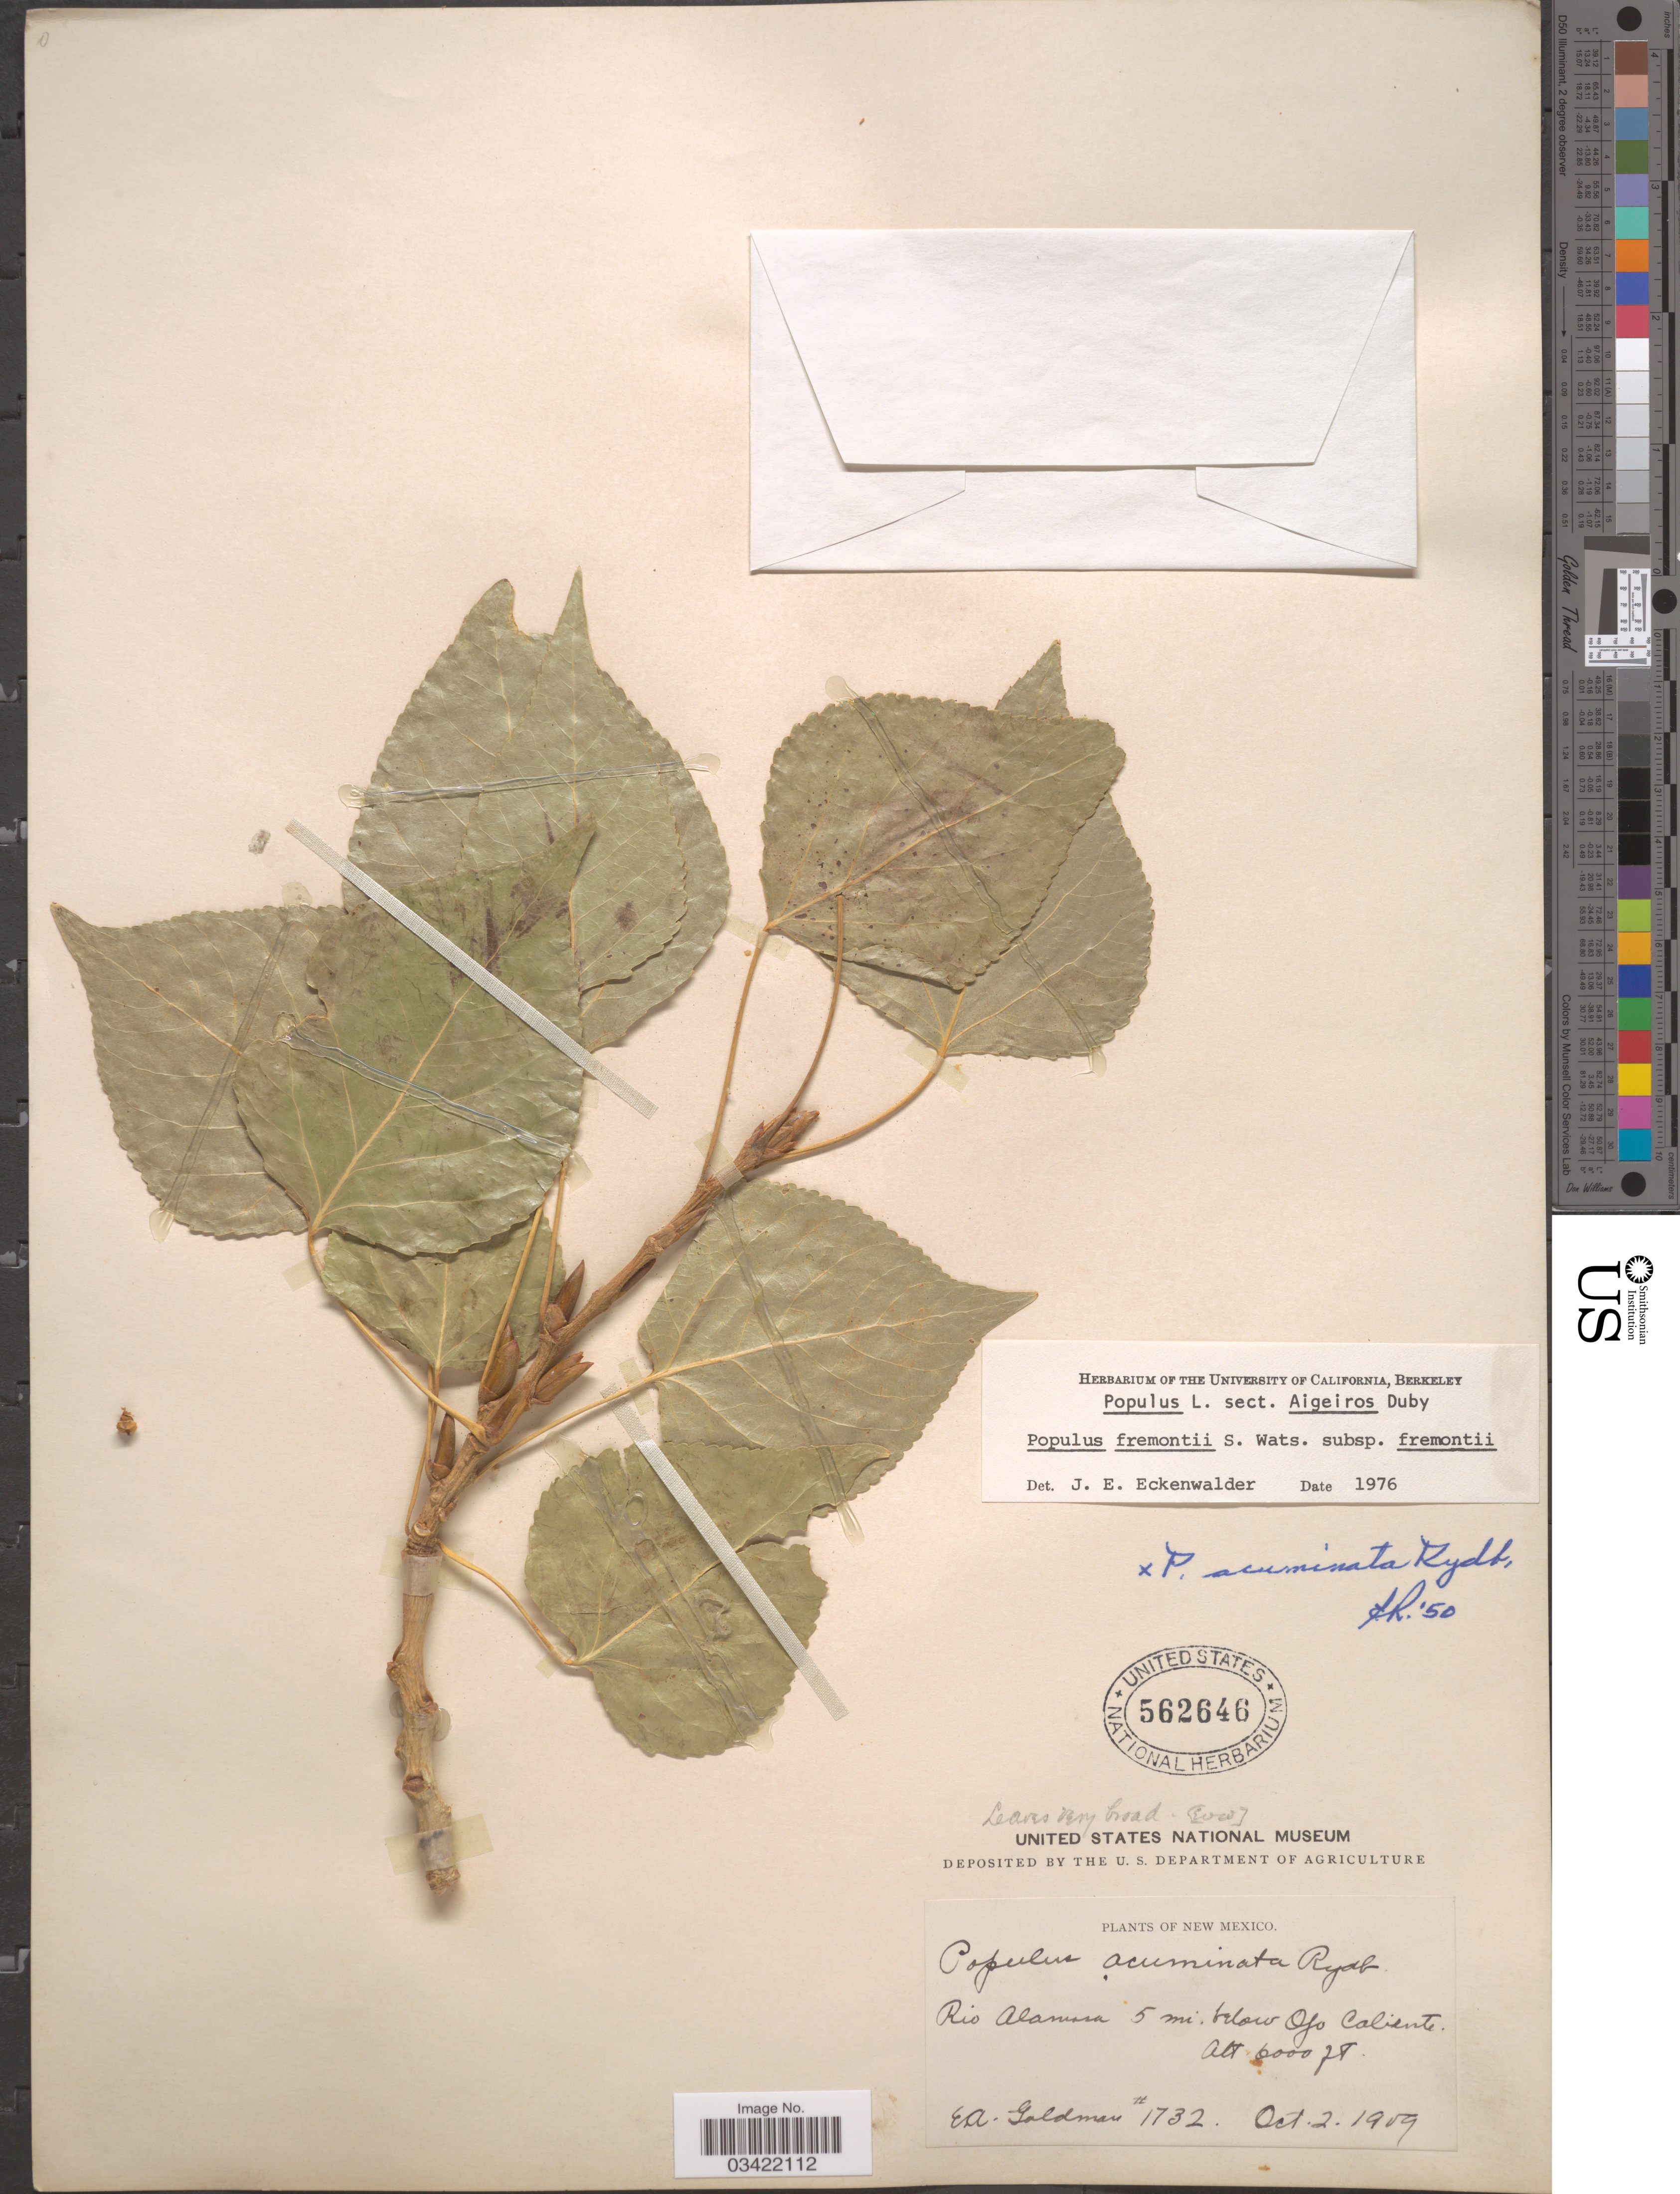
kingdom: Plantae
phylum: Tracheophyta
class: Magnoliopsida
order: Malpighiales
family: Salicaceae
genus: Populus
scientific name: Populus fremontii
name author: S. Watson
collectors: E. A. Goldman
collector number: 1732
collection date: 1909-10-02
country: United States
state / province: New Mexico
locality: Rio Alamosa 5 mi. below Ojo Caliente.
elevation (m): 1829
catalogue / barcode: US 562646